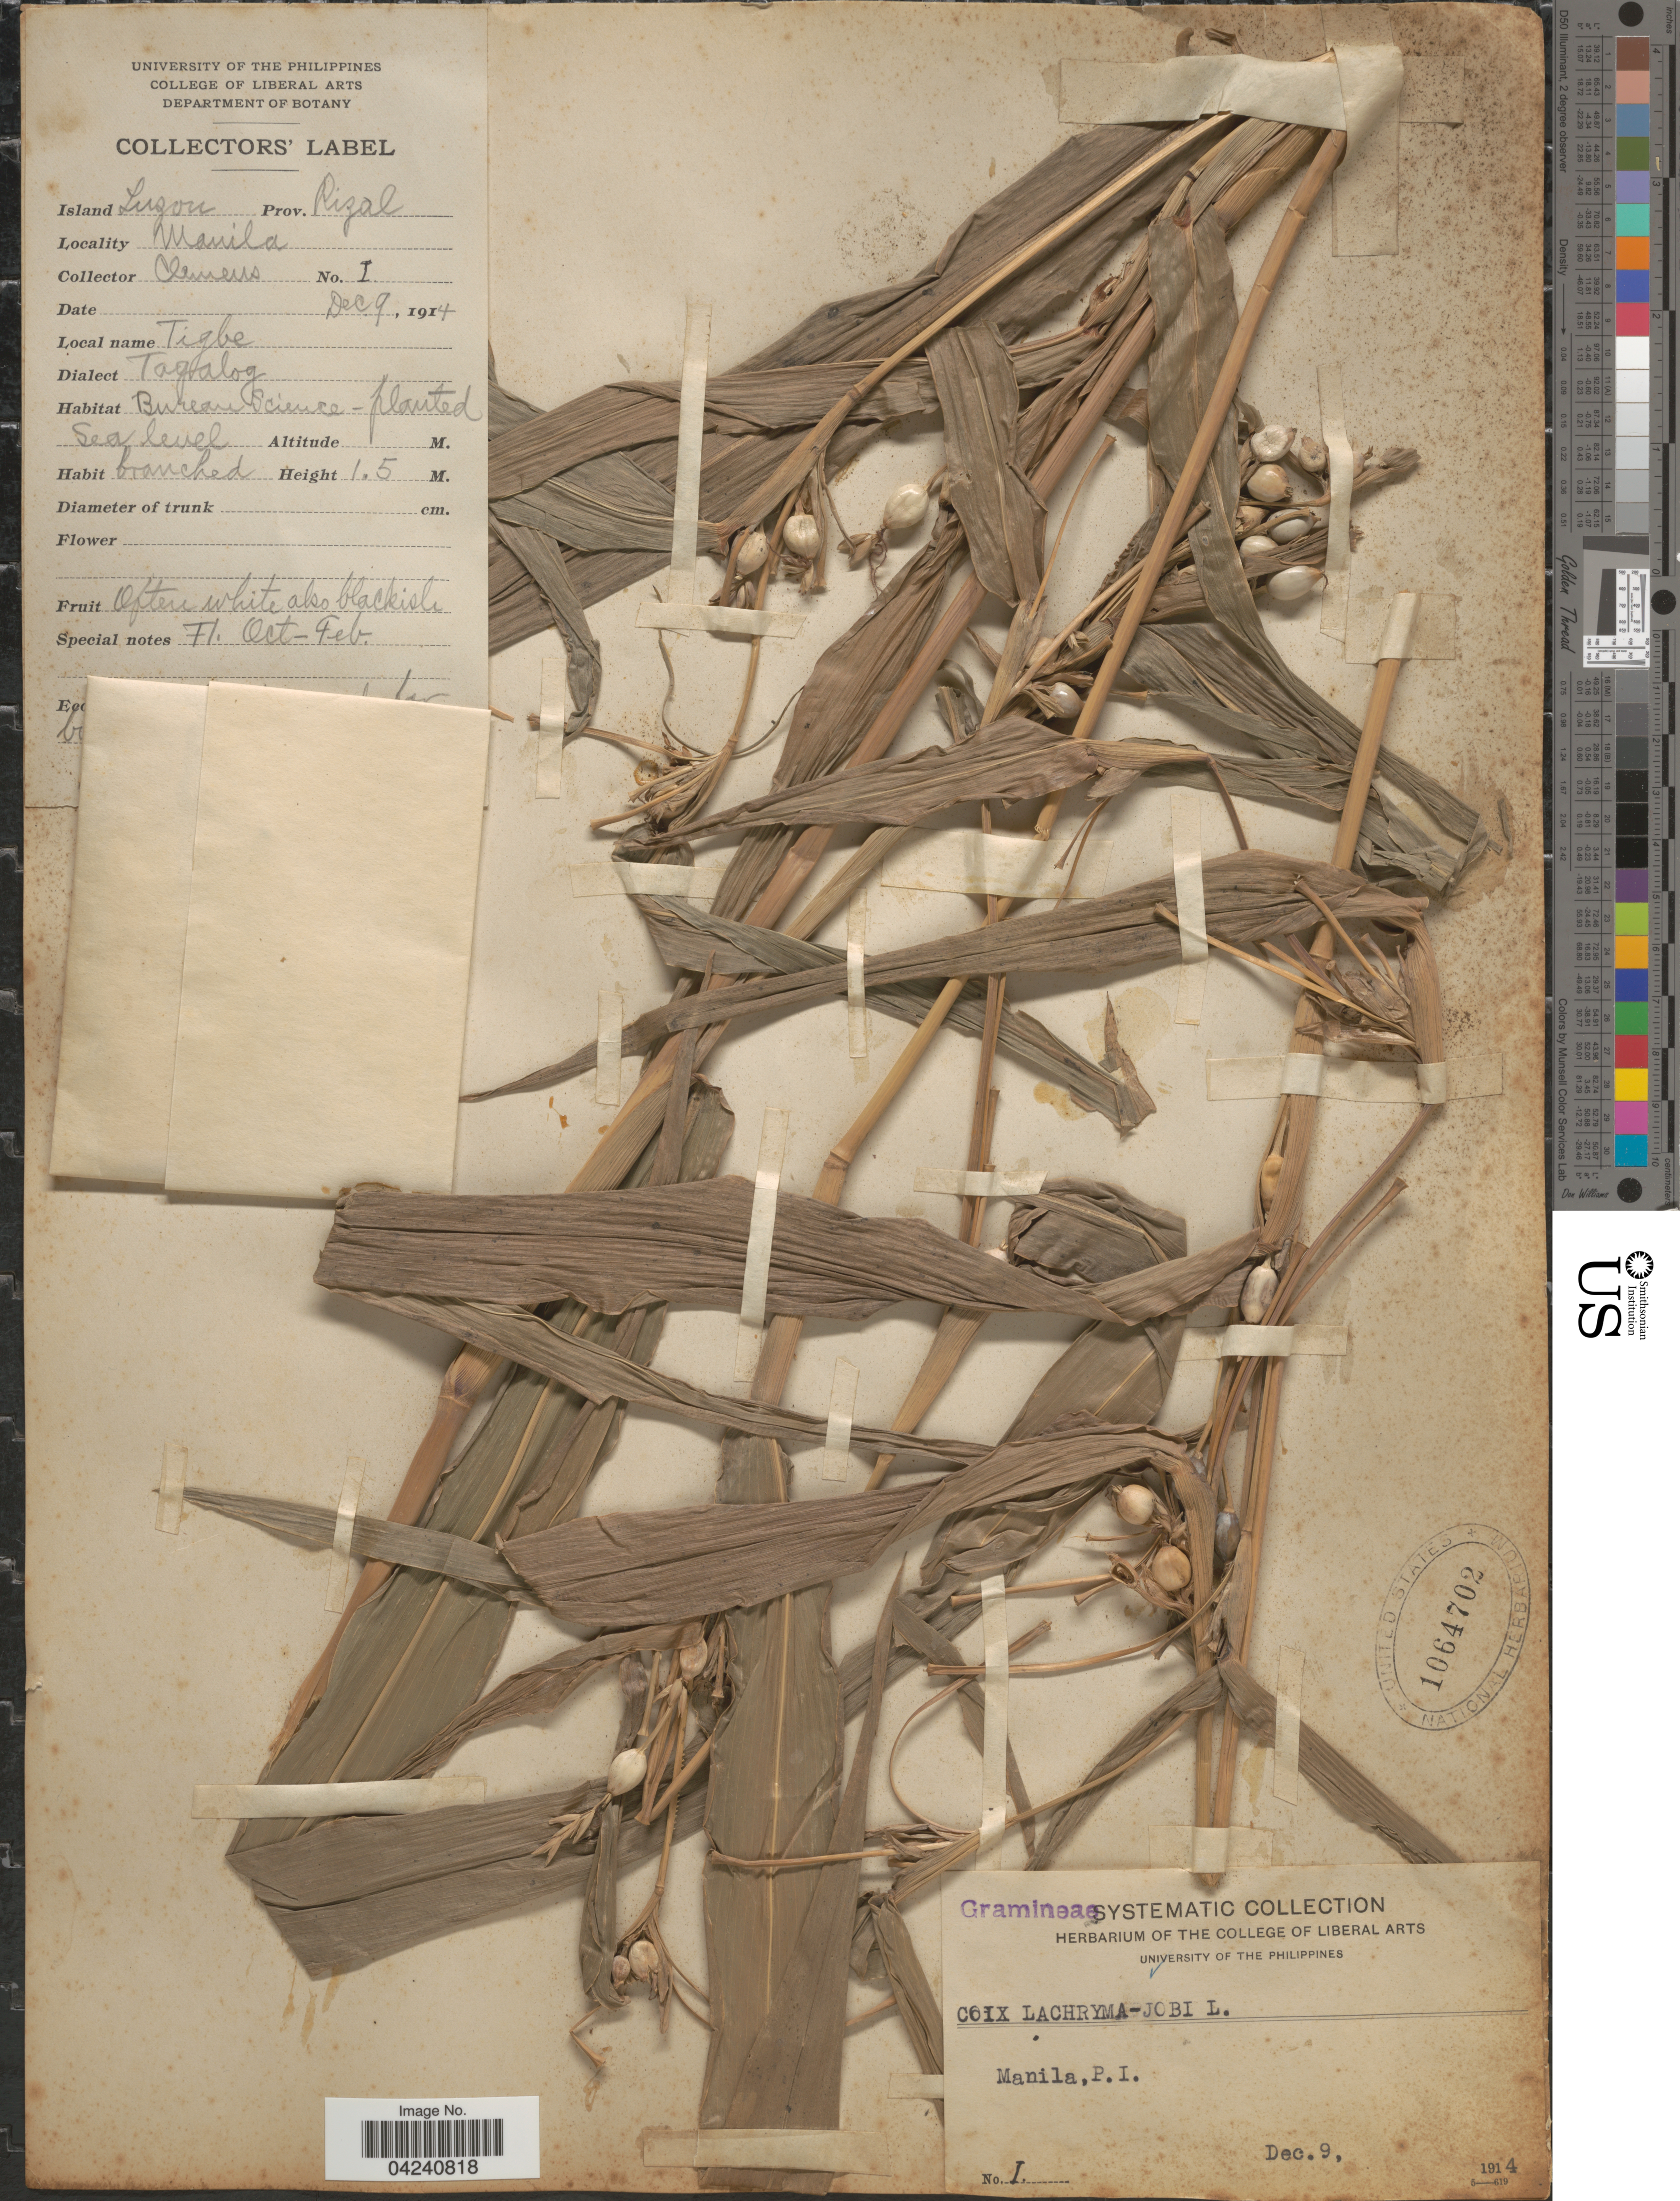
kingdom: Plantae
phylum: Tracheophyta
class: Liliopsida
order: Poales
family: Poaceae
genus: Coix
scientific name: Coix lacryma-jobi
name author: L.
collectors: -. Clemens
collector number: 1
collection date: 1914-12-09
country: Philippines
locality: Manila, P. I. District Tagalog.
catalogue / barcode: US 1064702